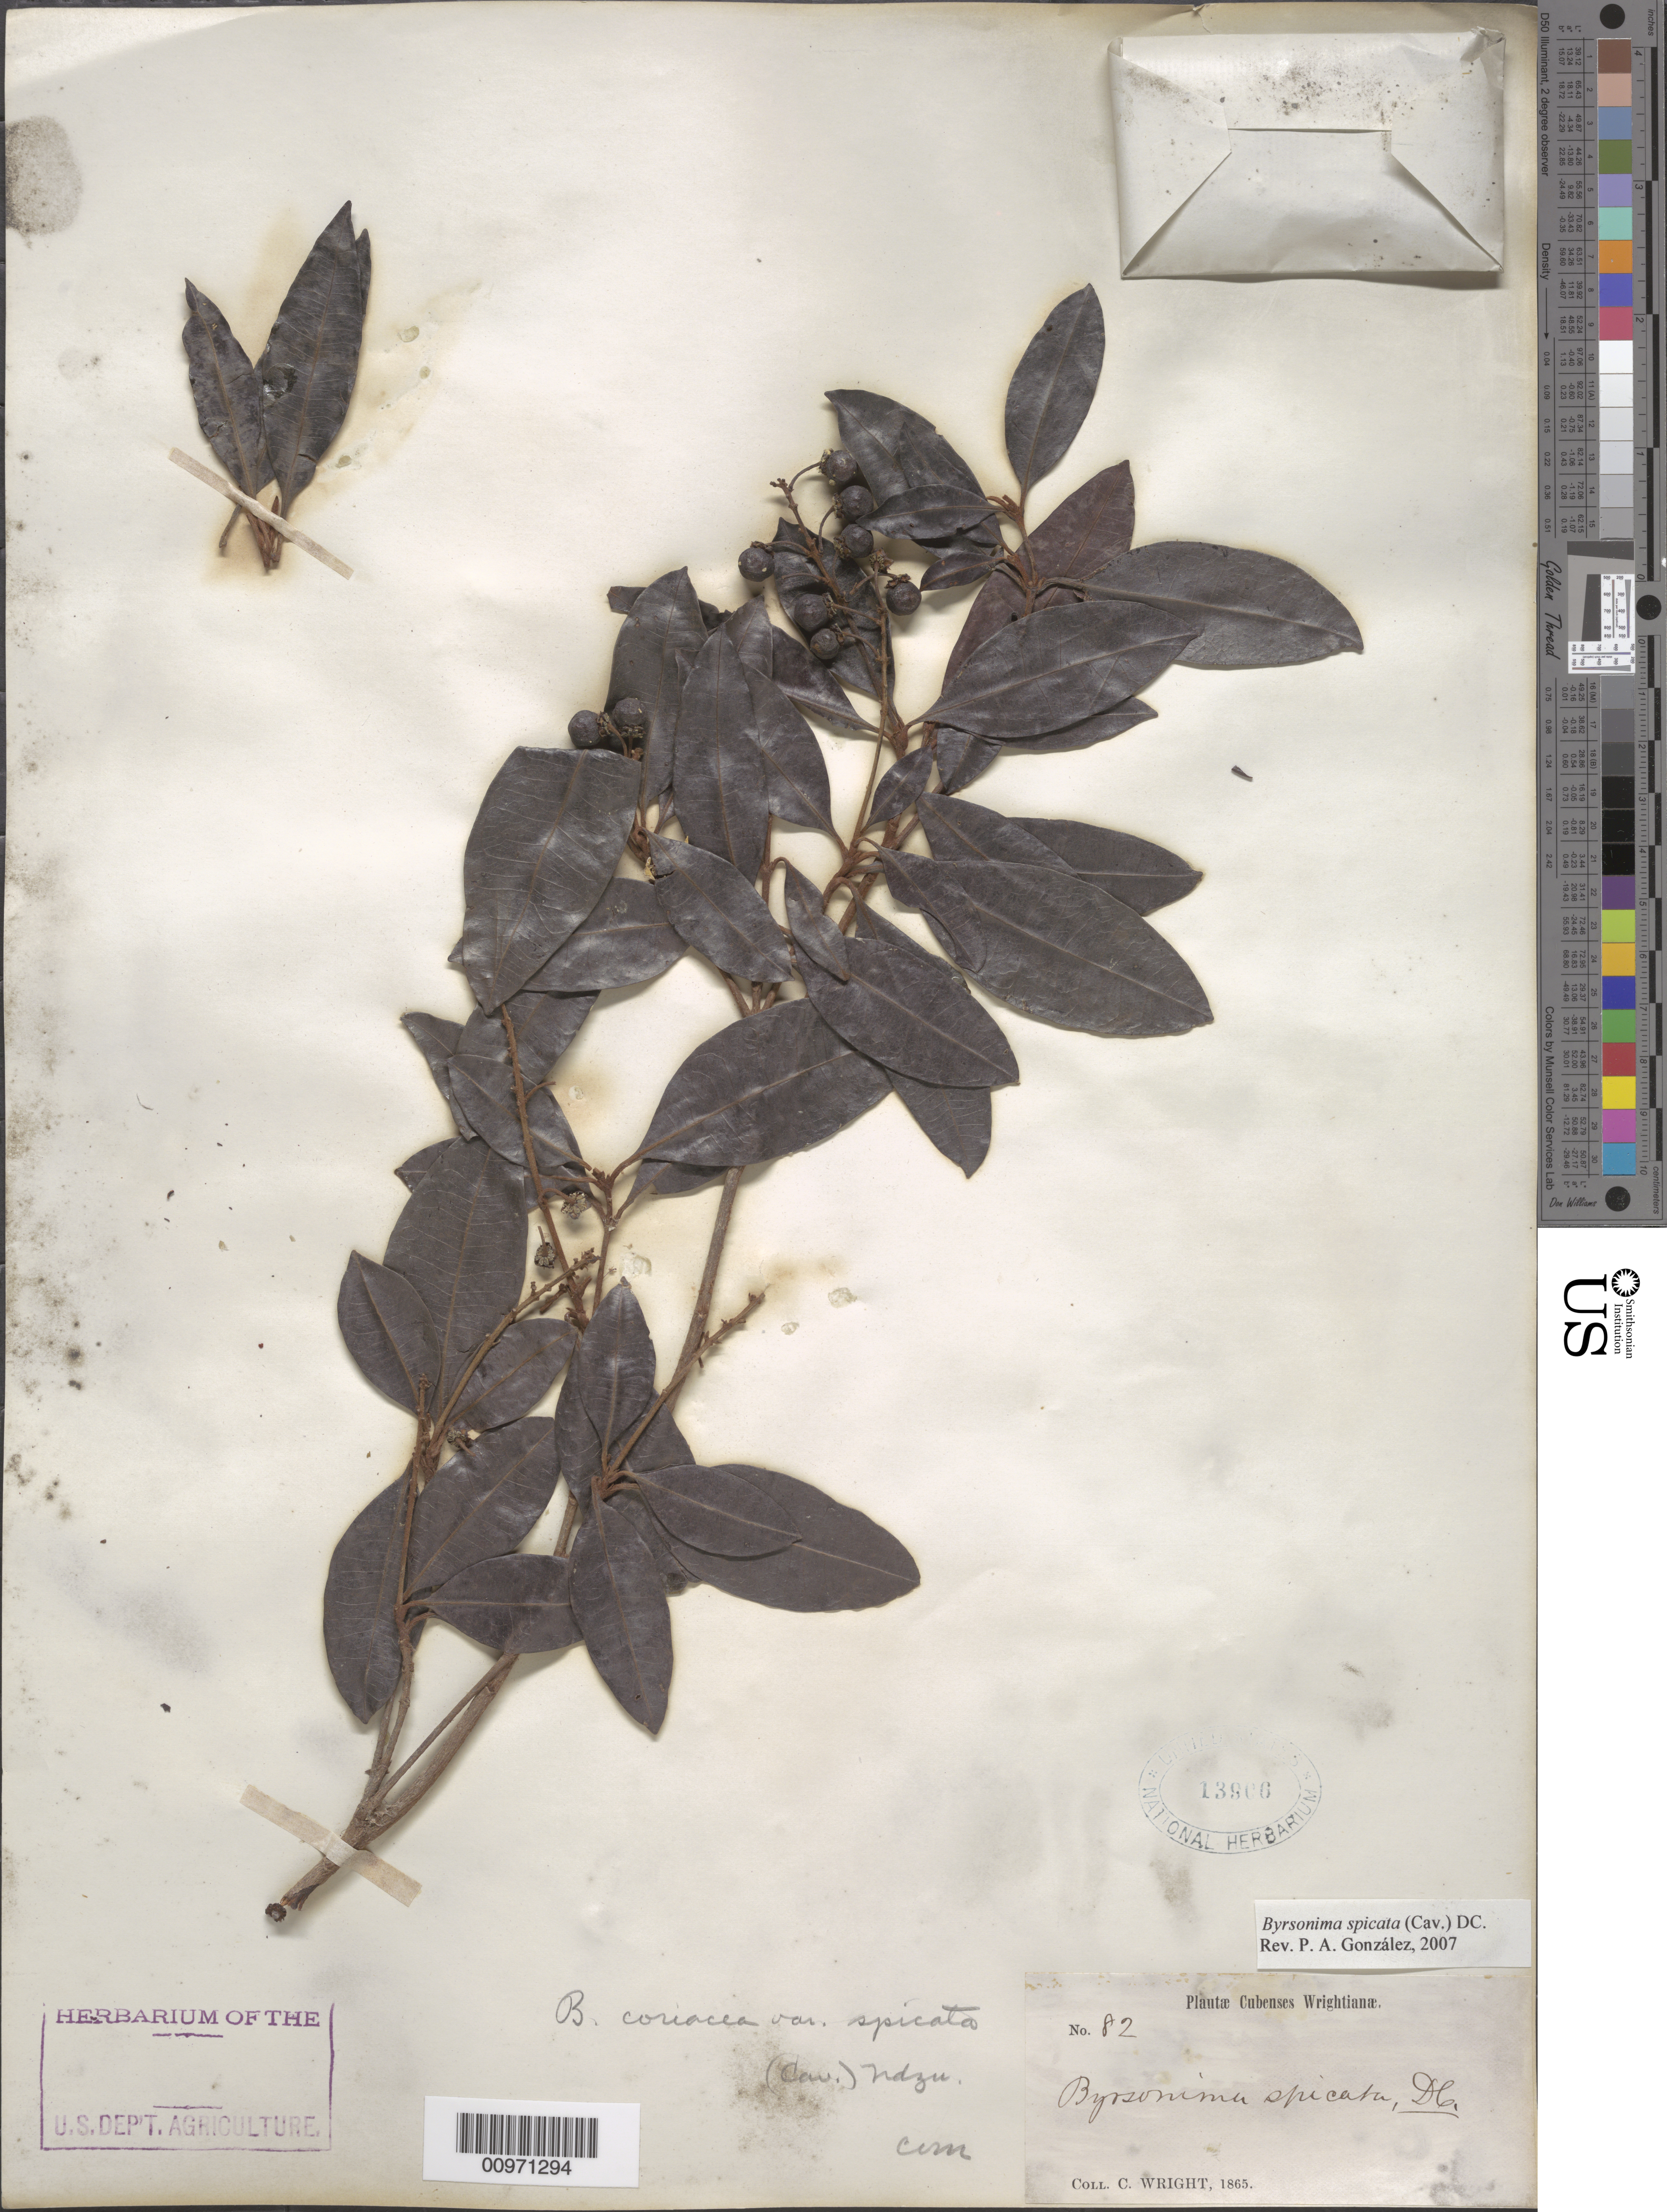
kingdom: Plantae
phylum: Tracheophyta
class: Magnoliopsida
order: Malpighiales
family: Malpighiaceae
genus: Byrsonima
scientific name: Byrsonima spicata (Cav.) DC.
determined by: González, P. A.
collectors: C. Wright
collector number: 82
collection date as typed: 1865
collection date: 1865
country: Cuba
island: Cuba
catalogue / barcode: US 13906